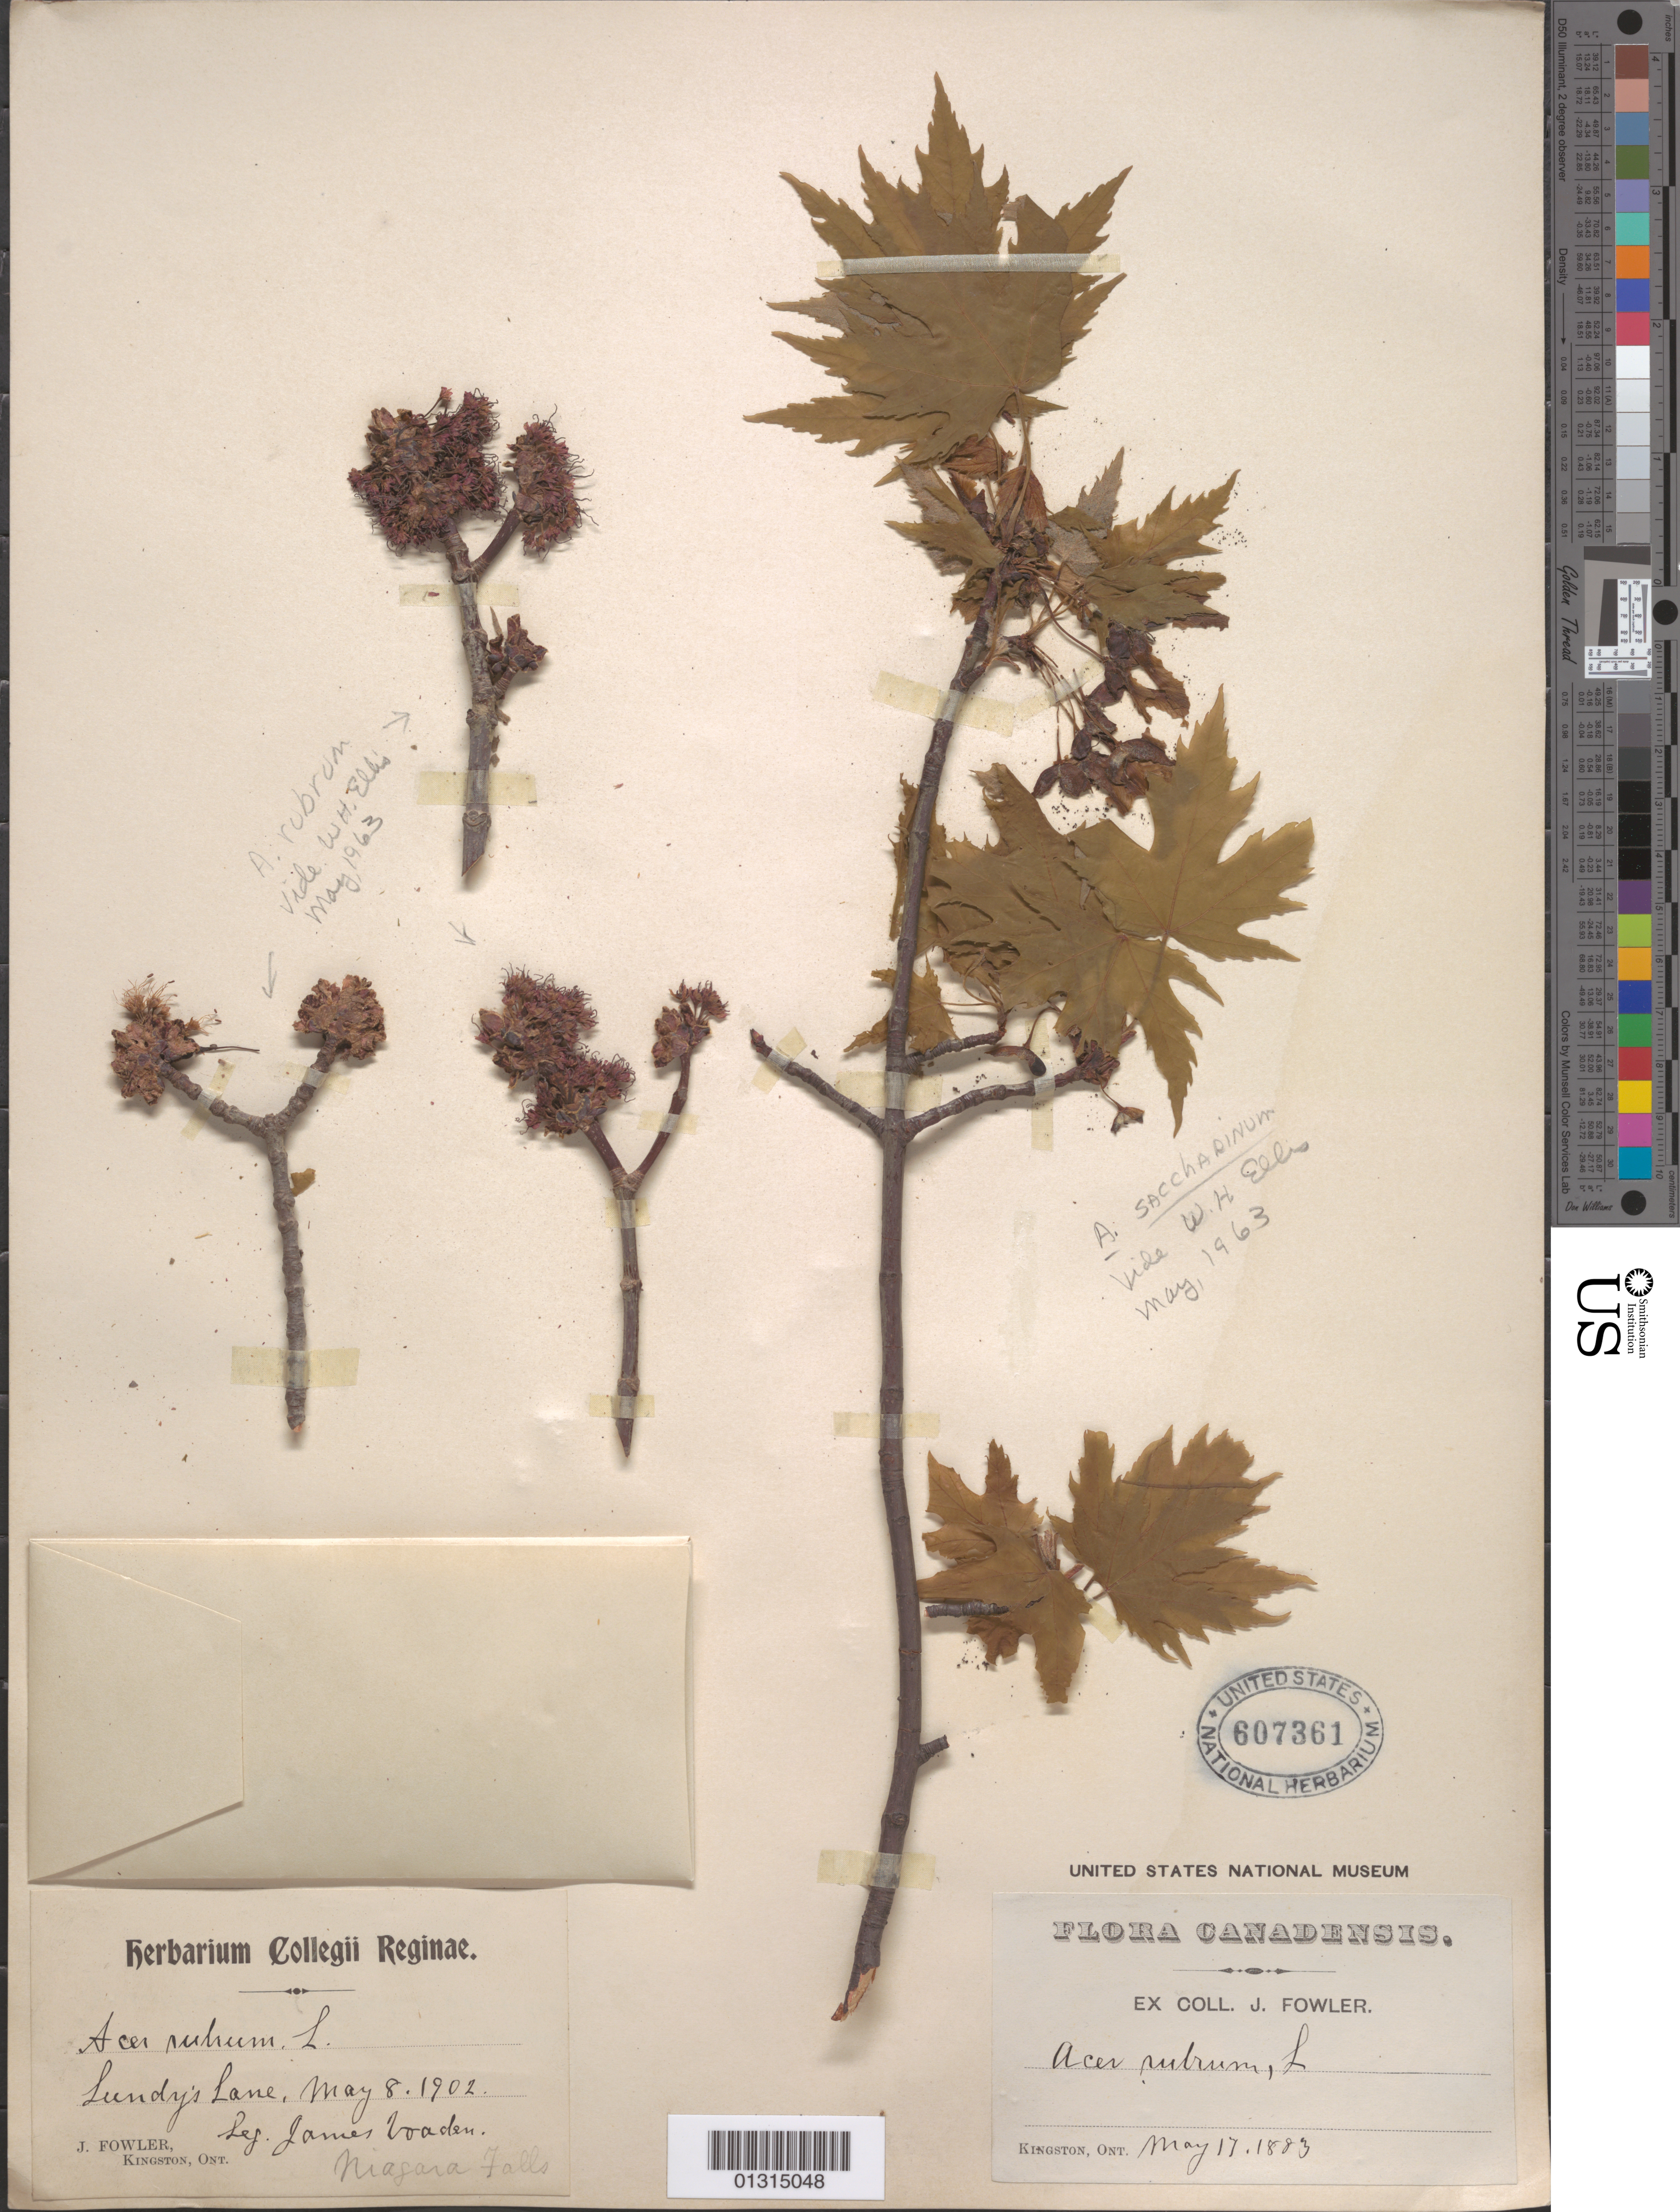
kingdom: Plantae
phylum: Tracheophyta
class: Magnoliopsida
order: Sapindales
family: Sapindaceae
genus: Acer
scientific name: Acer rubrum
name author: L.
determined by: Ellis, W. H.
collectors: J. Voaden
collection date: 1902-05-08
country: Canada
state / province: Ontario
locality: Niagara Falls, Lundy's Lane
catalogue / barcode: US 607361